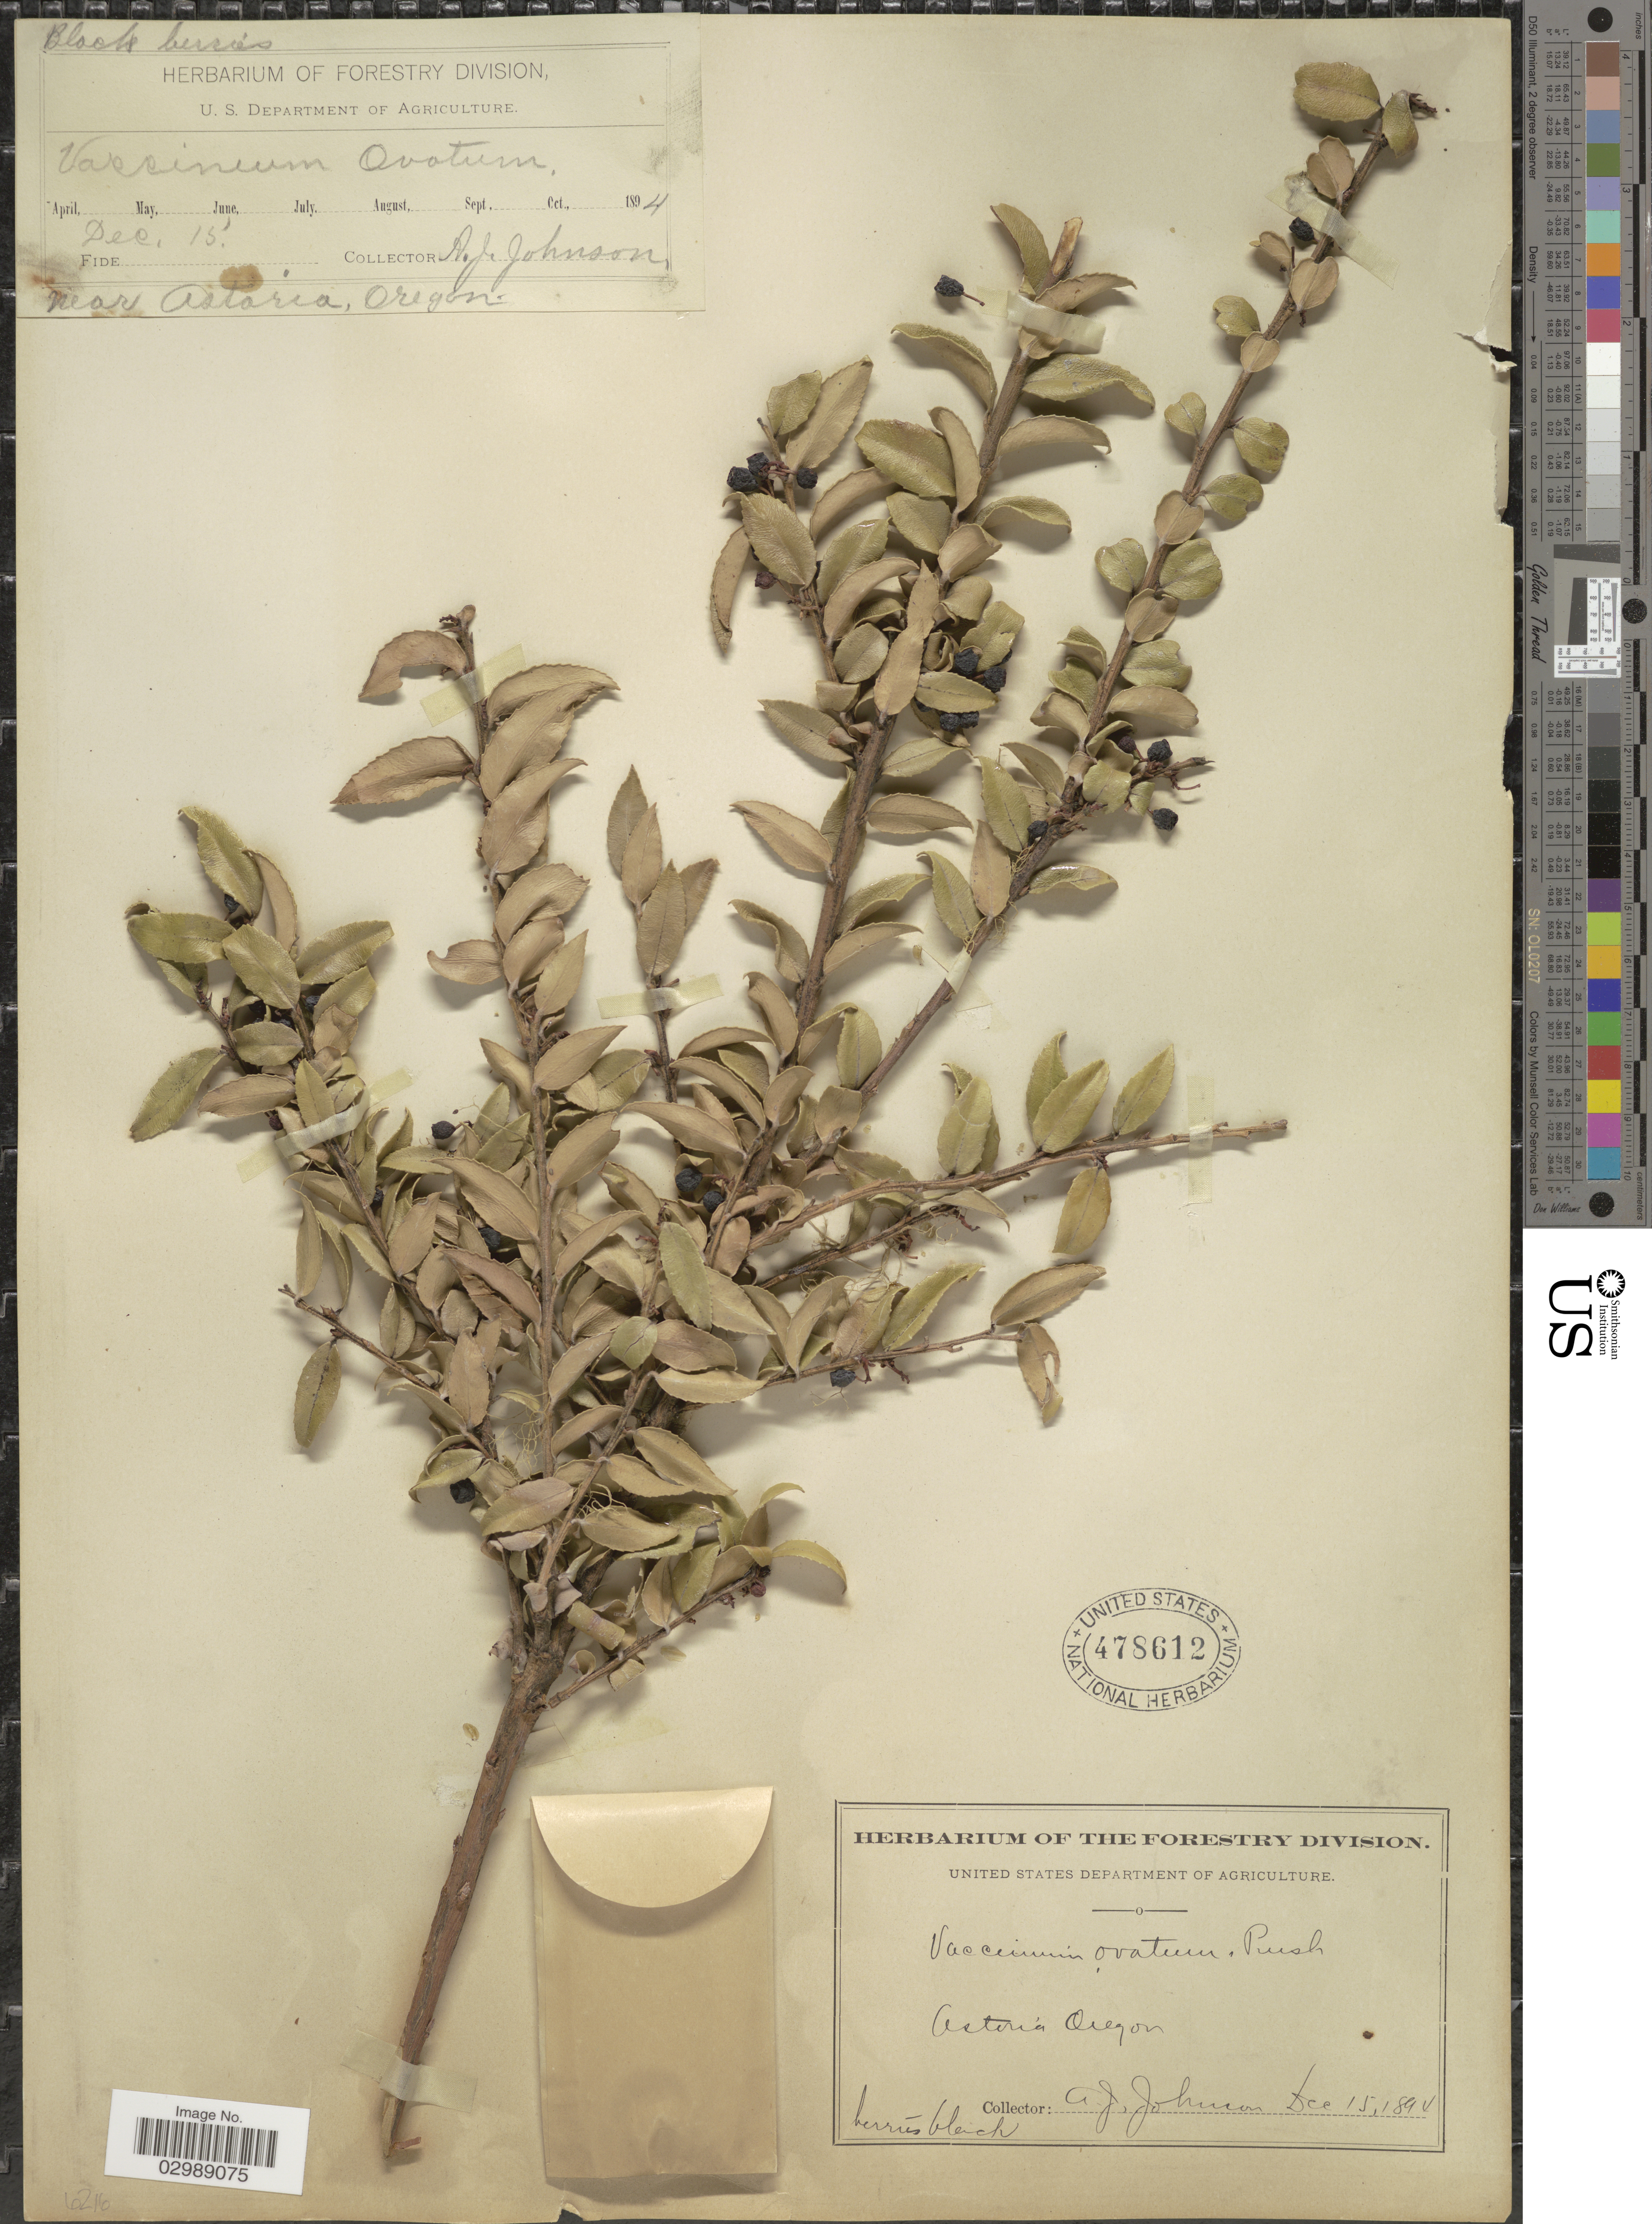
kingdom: Plantae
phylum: Tracheophyta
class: Magnoliopsida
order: Ericales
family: Ericaceae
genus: Vaccinium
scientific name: Vaccinium ovatum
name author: Pursh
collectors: A. Johnson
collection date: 1894-12-15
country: United States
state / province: Oregon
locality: Near Astoria.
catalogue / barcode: US 478612